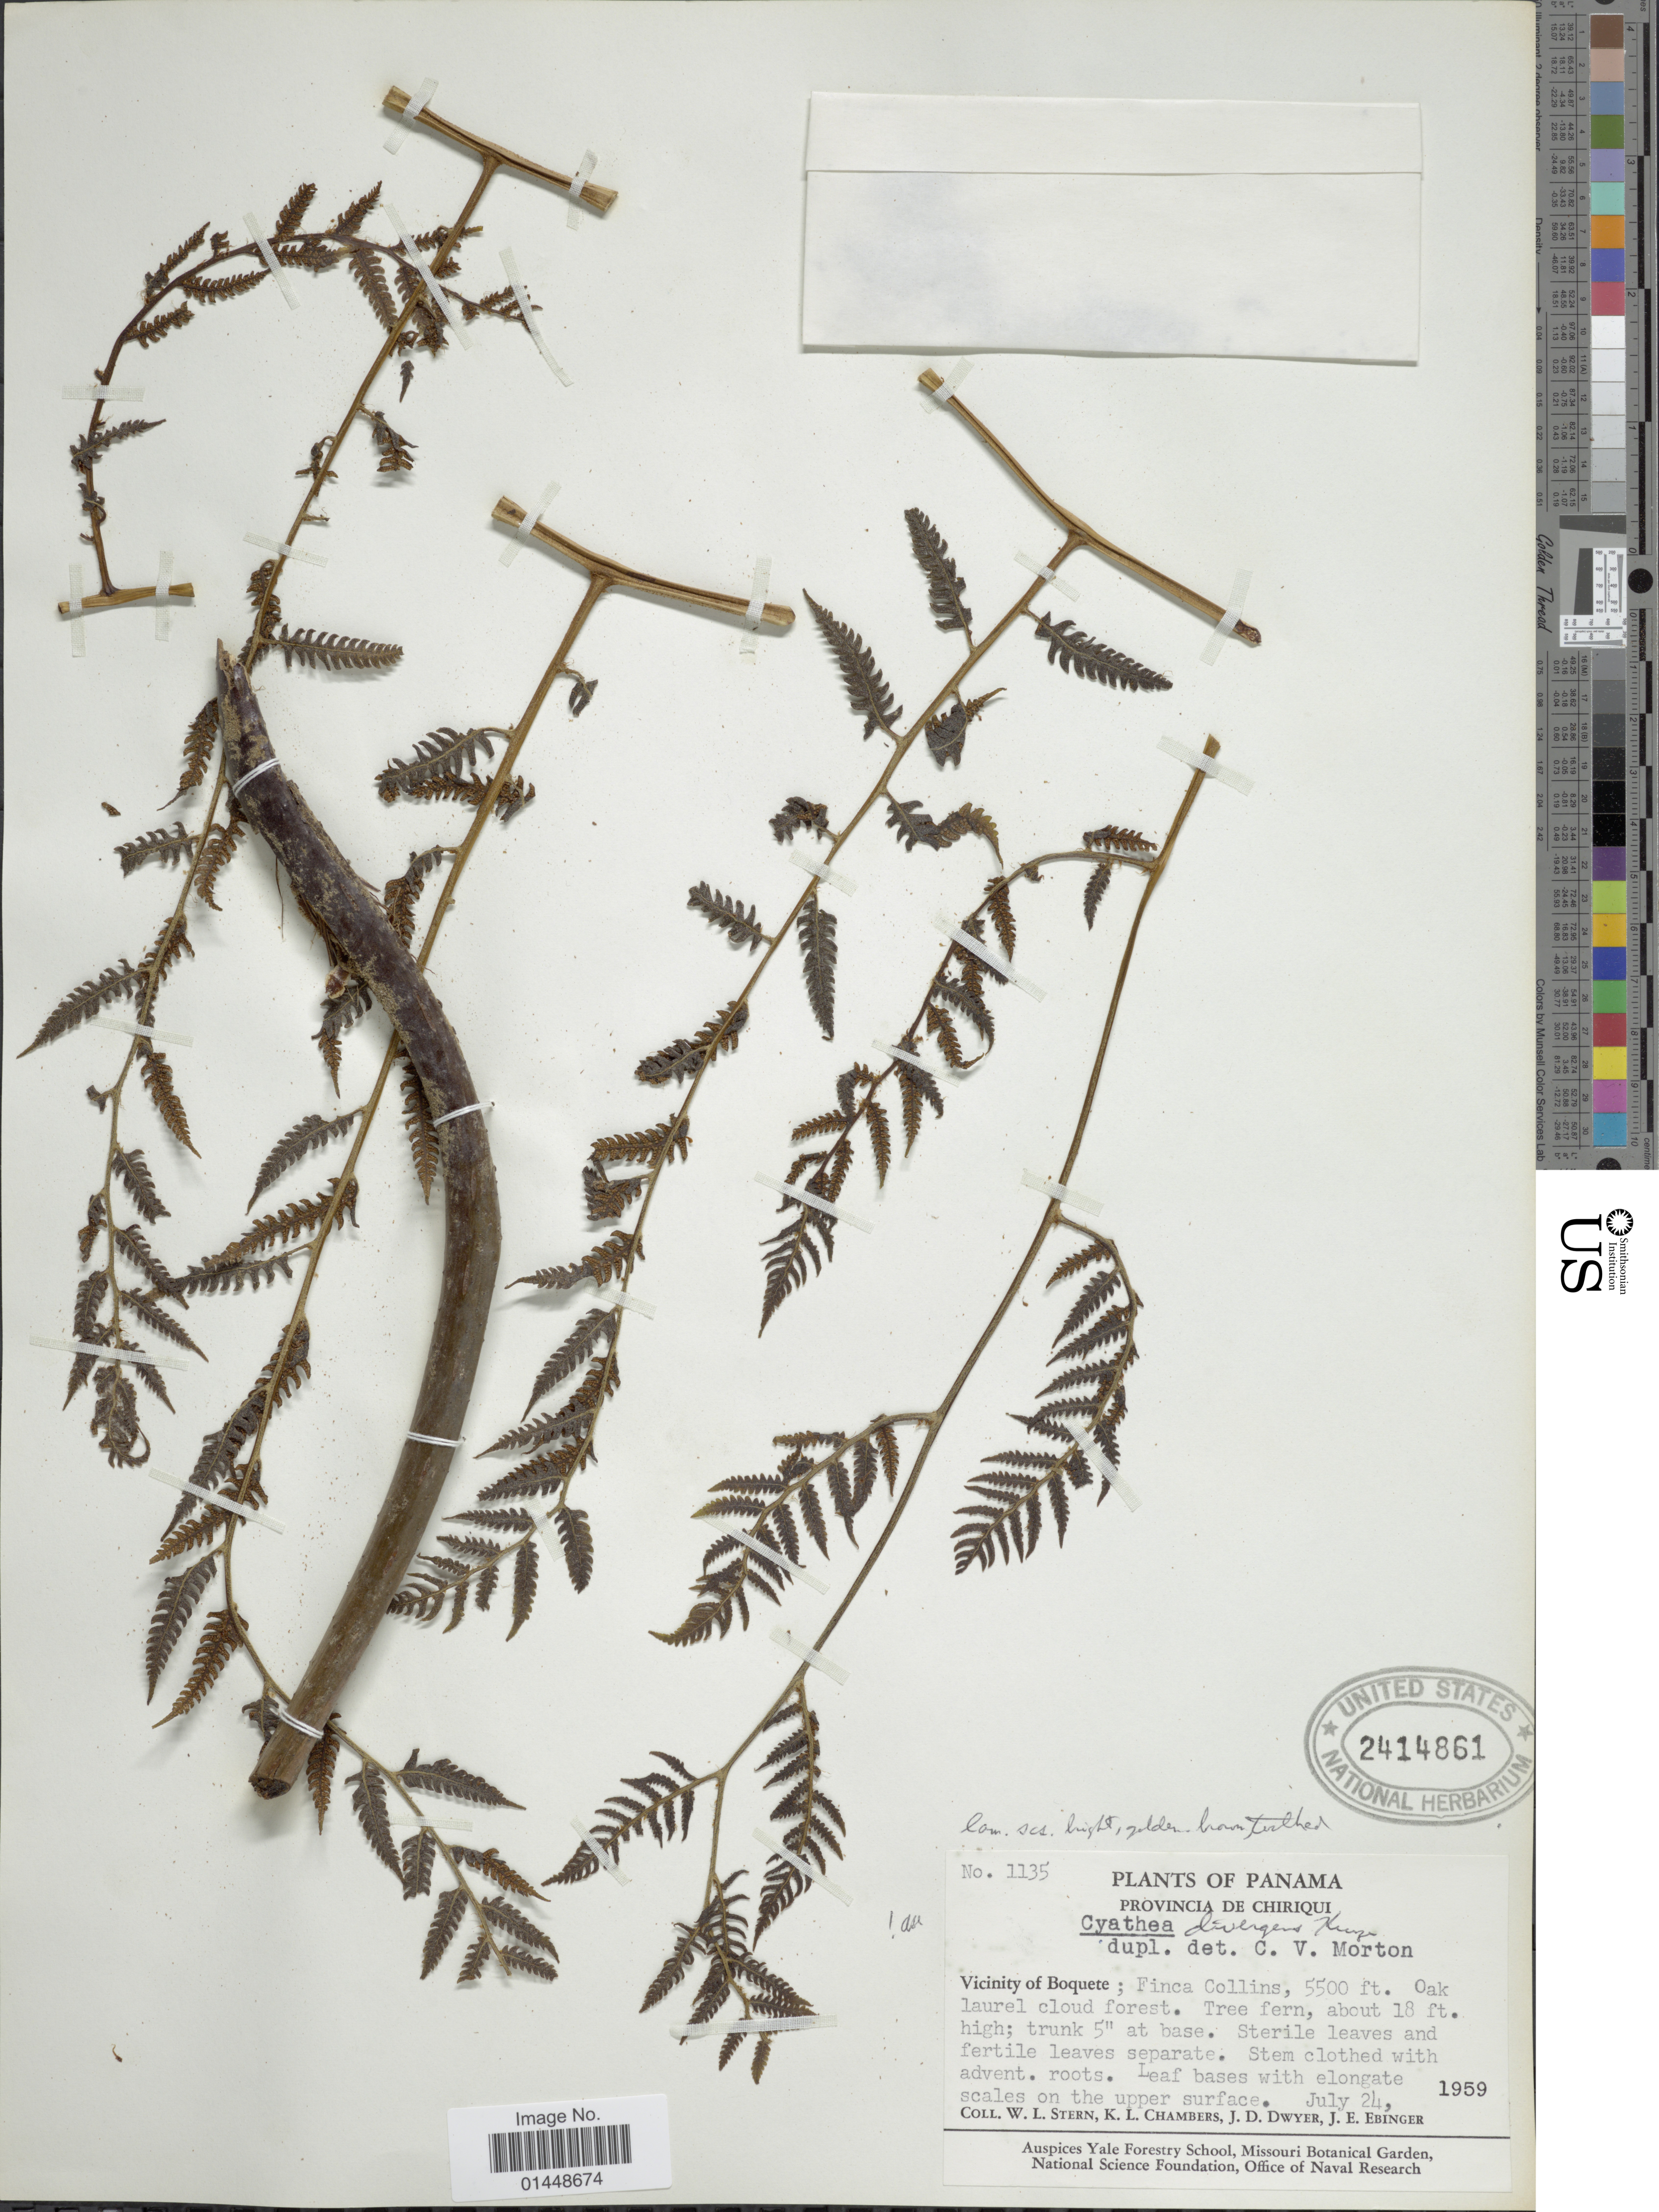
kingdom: Plantae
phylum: Tracheophyta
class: Polypodiopsida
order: Cyatheales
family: Cyatheaceae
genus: Cyathea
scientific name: Cyathea divergens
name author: Kunze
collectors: W. L. Stern, K. Chambers, J. D. Dwyer & J. Ebinger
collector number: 1135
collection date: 1959-07-24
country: Panama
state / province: Chiriqui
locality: Provincia de Chiriqui. Vicinity of Boquete; Finca Collins.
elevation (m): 1676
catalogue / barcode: US 2414861